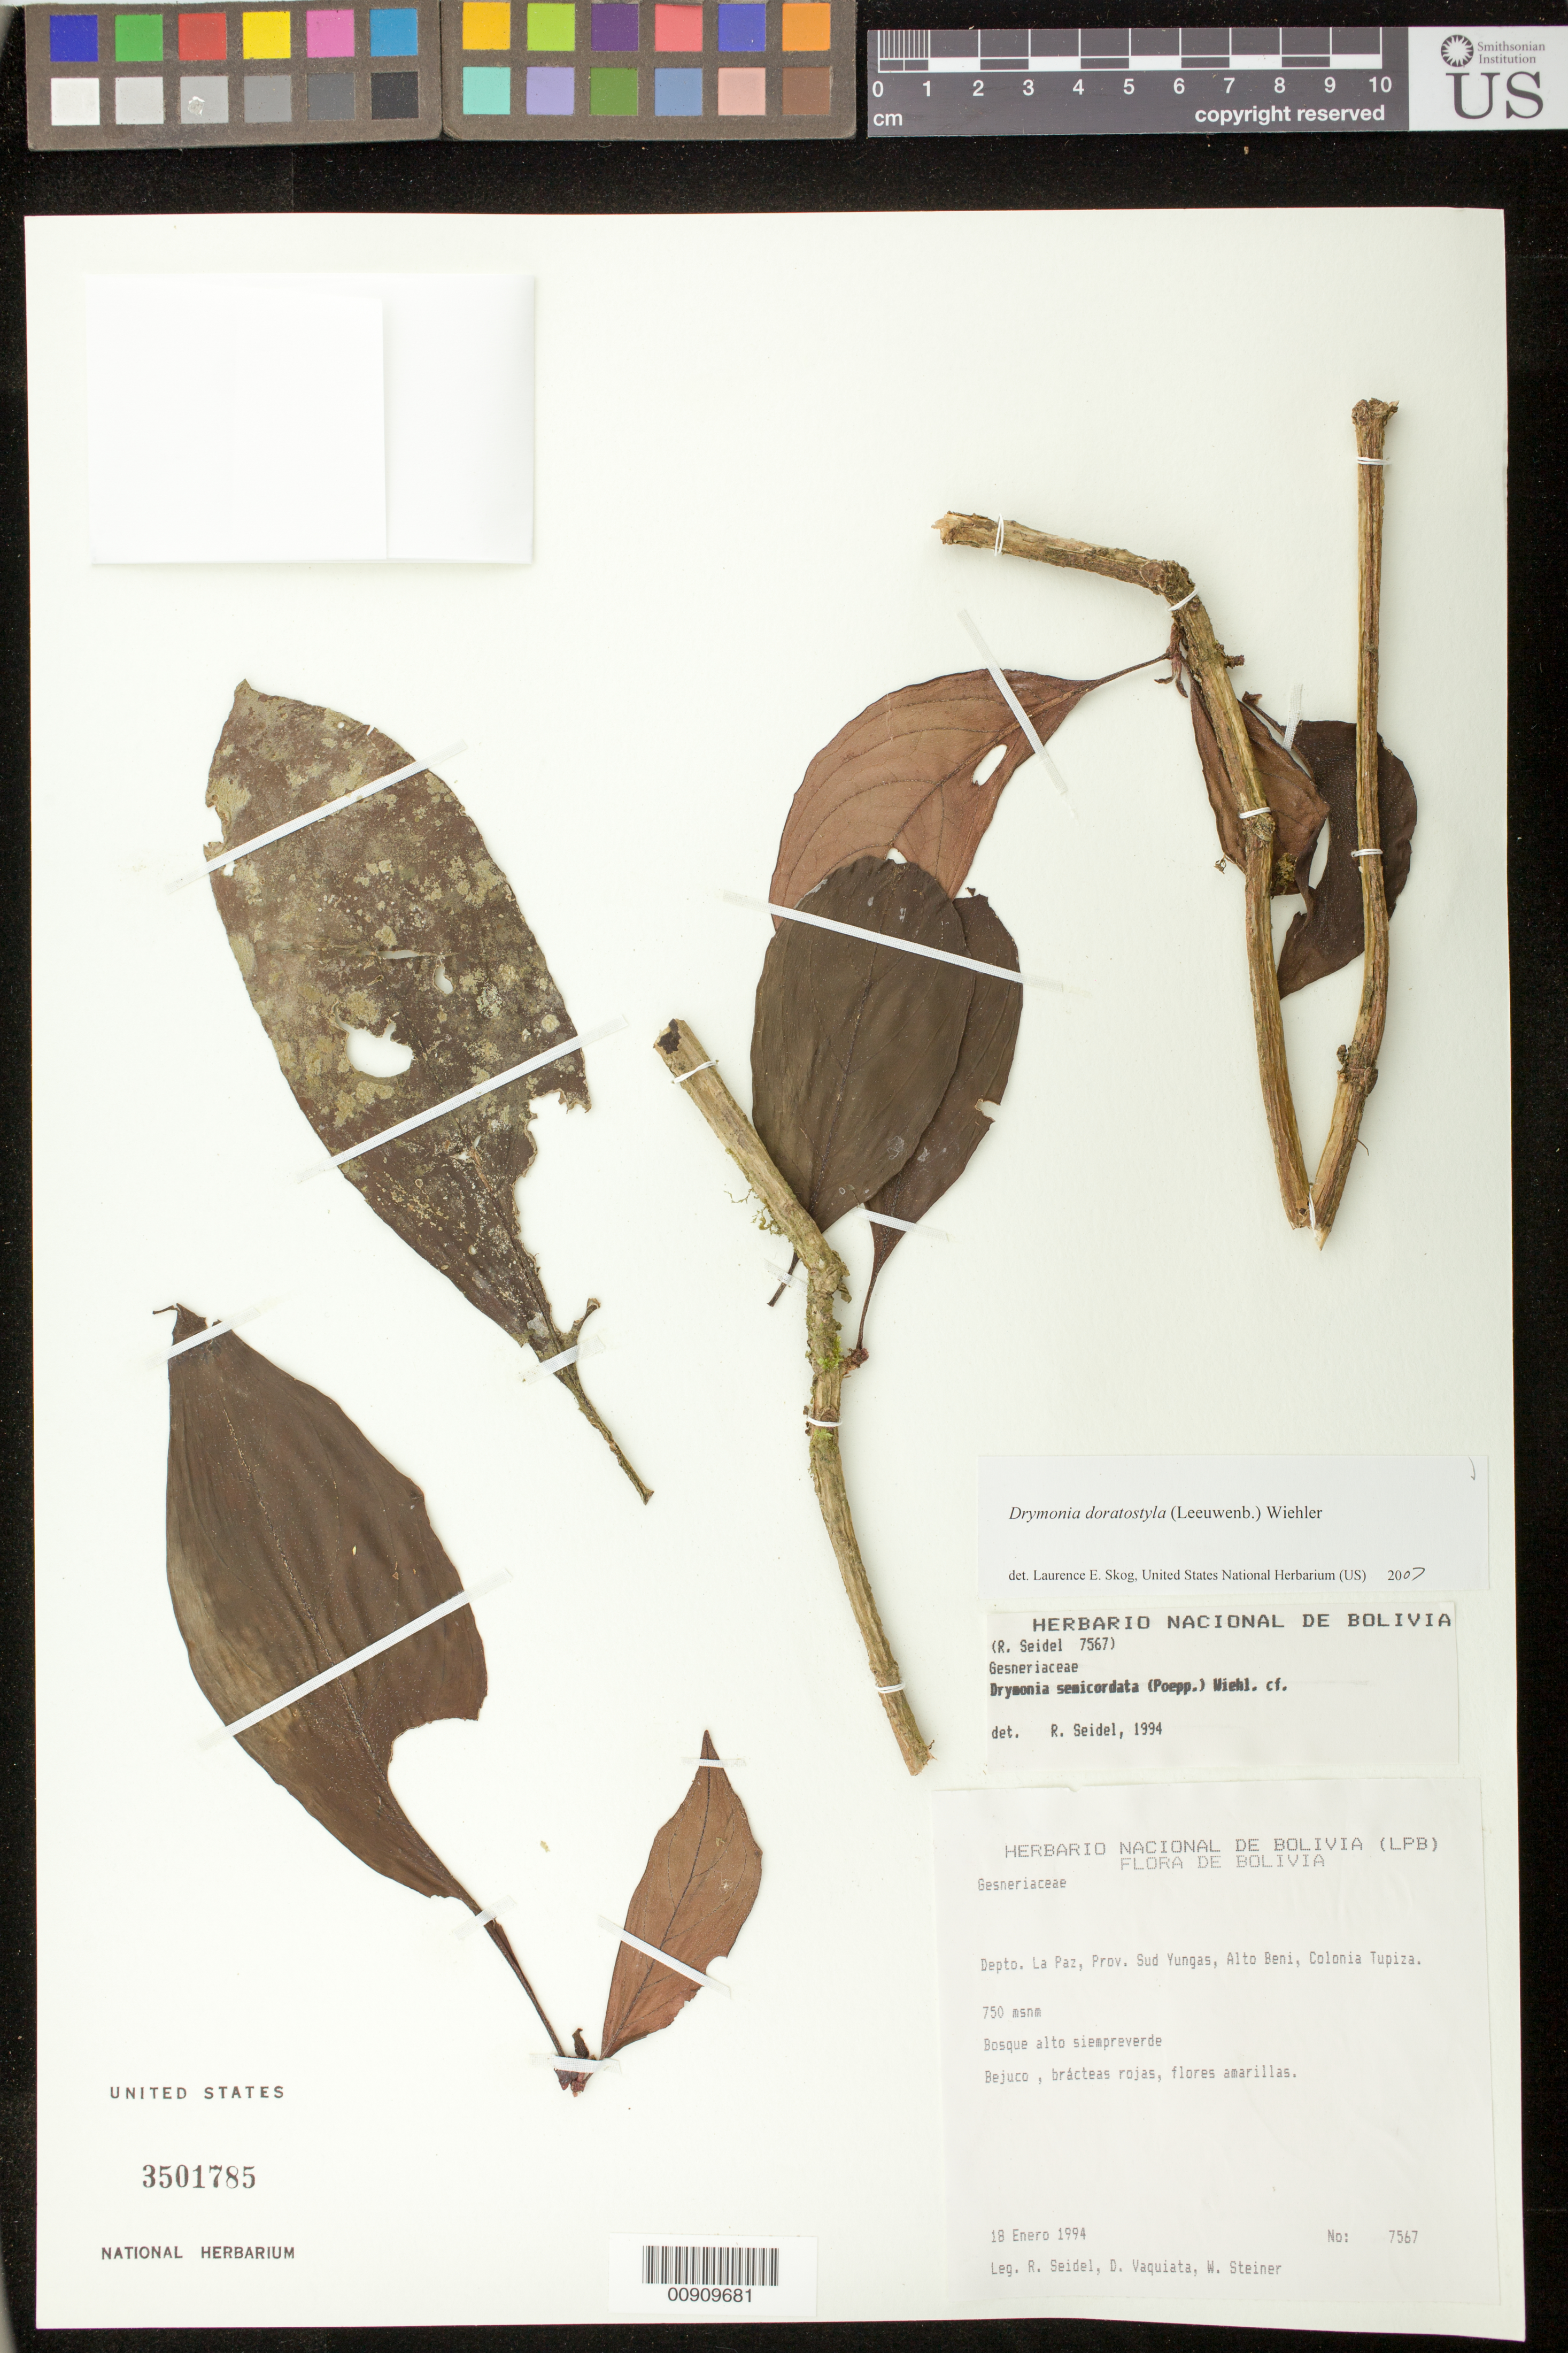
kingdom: Plantae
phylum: Tracheophyta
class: Magnoliopsida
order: Lamiales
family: Gesneriaceae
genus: Drymonia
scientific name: Drymonia doratostyla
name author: (Leeuwenb.) Wiehler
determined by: Skog, Laurence E.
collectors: R. Seidel, D. Vaquiata & W. Steiner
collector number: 7567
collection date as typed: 18 Jan 1994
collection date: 1994-01-18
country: Bolivia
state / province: La Paz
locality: Depto. La Paz, Prov. Sud Yungas, Alto Beni, Colonia Tupiza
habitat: Bosque alto siempreverde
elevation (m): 750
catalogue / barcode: US 3501785